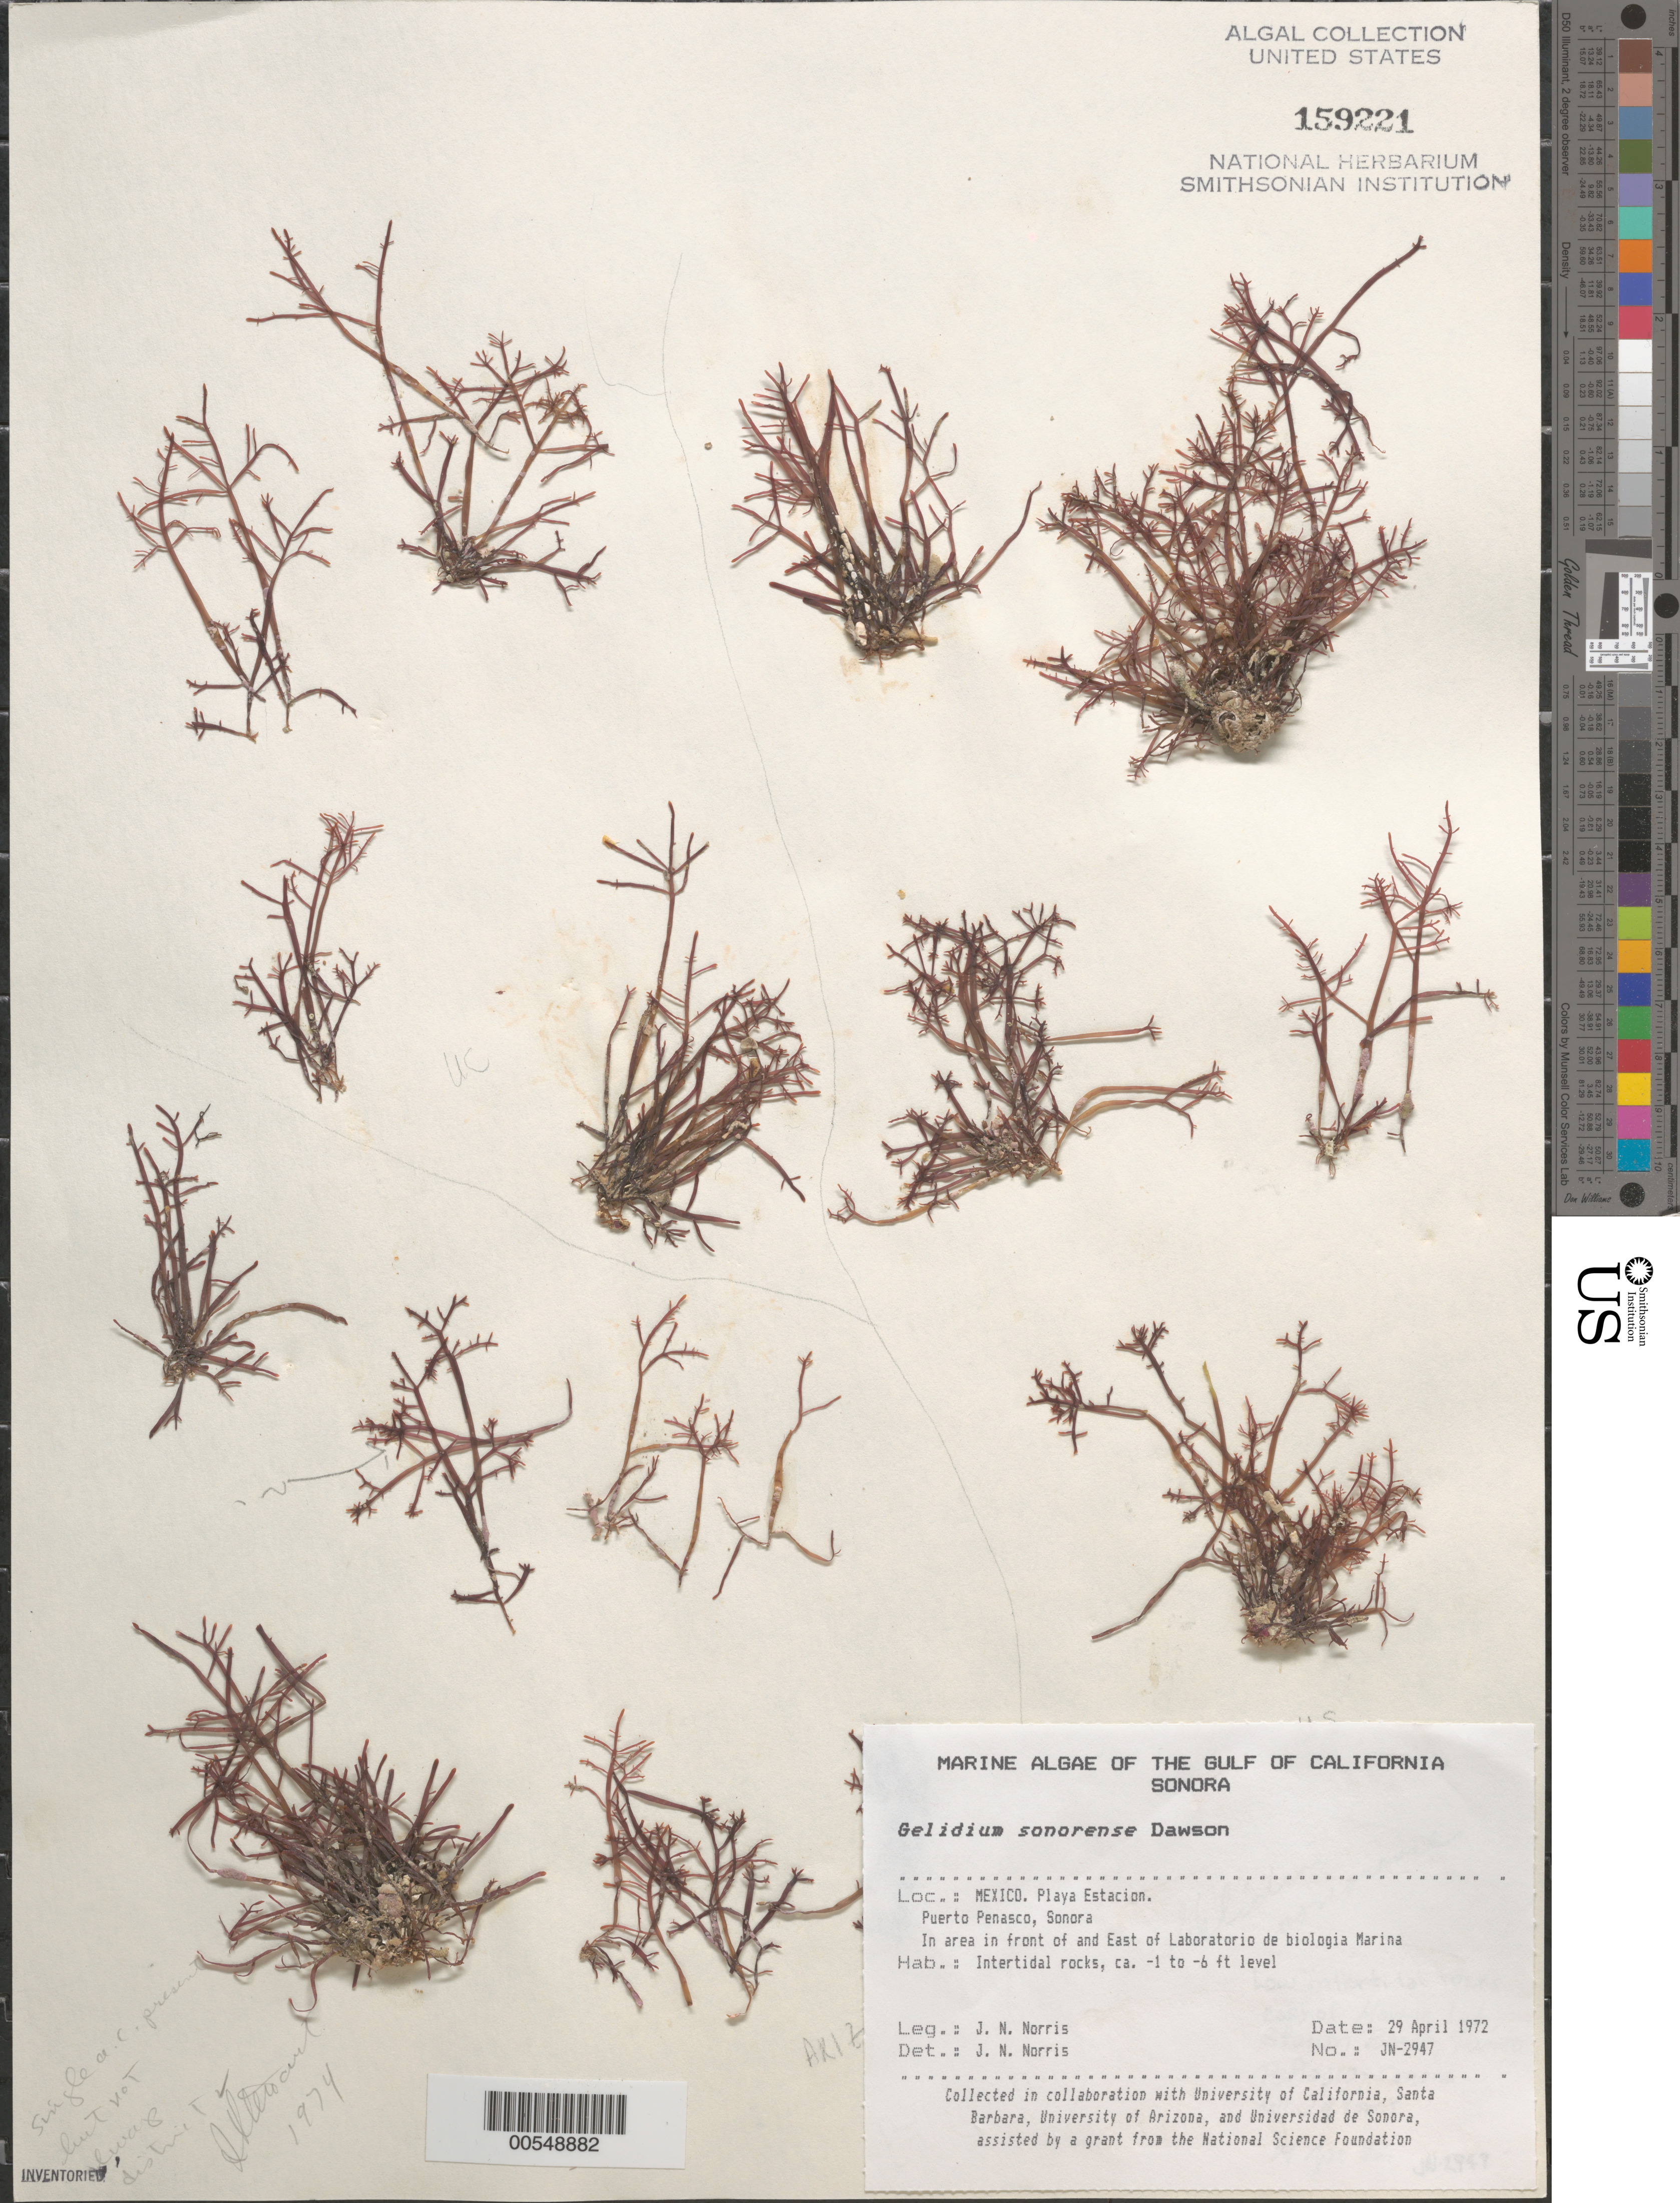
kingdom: Plantae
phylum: Rhodophyta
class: Florideophyceae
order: Gelidiales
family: Pterocladiaceae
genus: Pterocladia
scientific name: Pterocladia sonorense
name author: (E.Y. Dawson) J.G.Stewart & J.N. Norris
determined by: Algae name updating Project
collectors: J. N. Norris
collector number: JN-2947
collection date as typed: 29 Apr 1972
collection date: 1972-04-29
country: Mexico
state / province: Sonora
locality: Playa Estacion, Puerto Penasco, marine station area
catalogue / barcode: US 159221